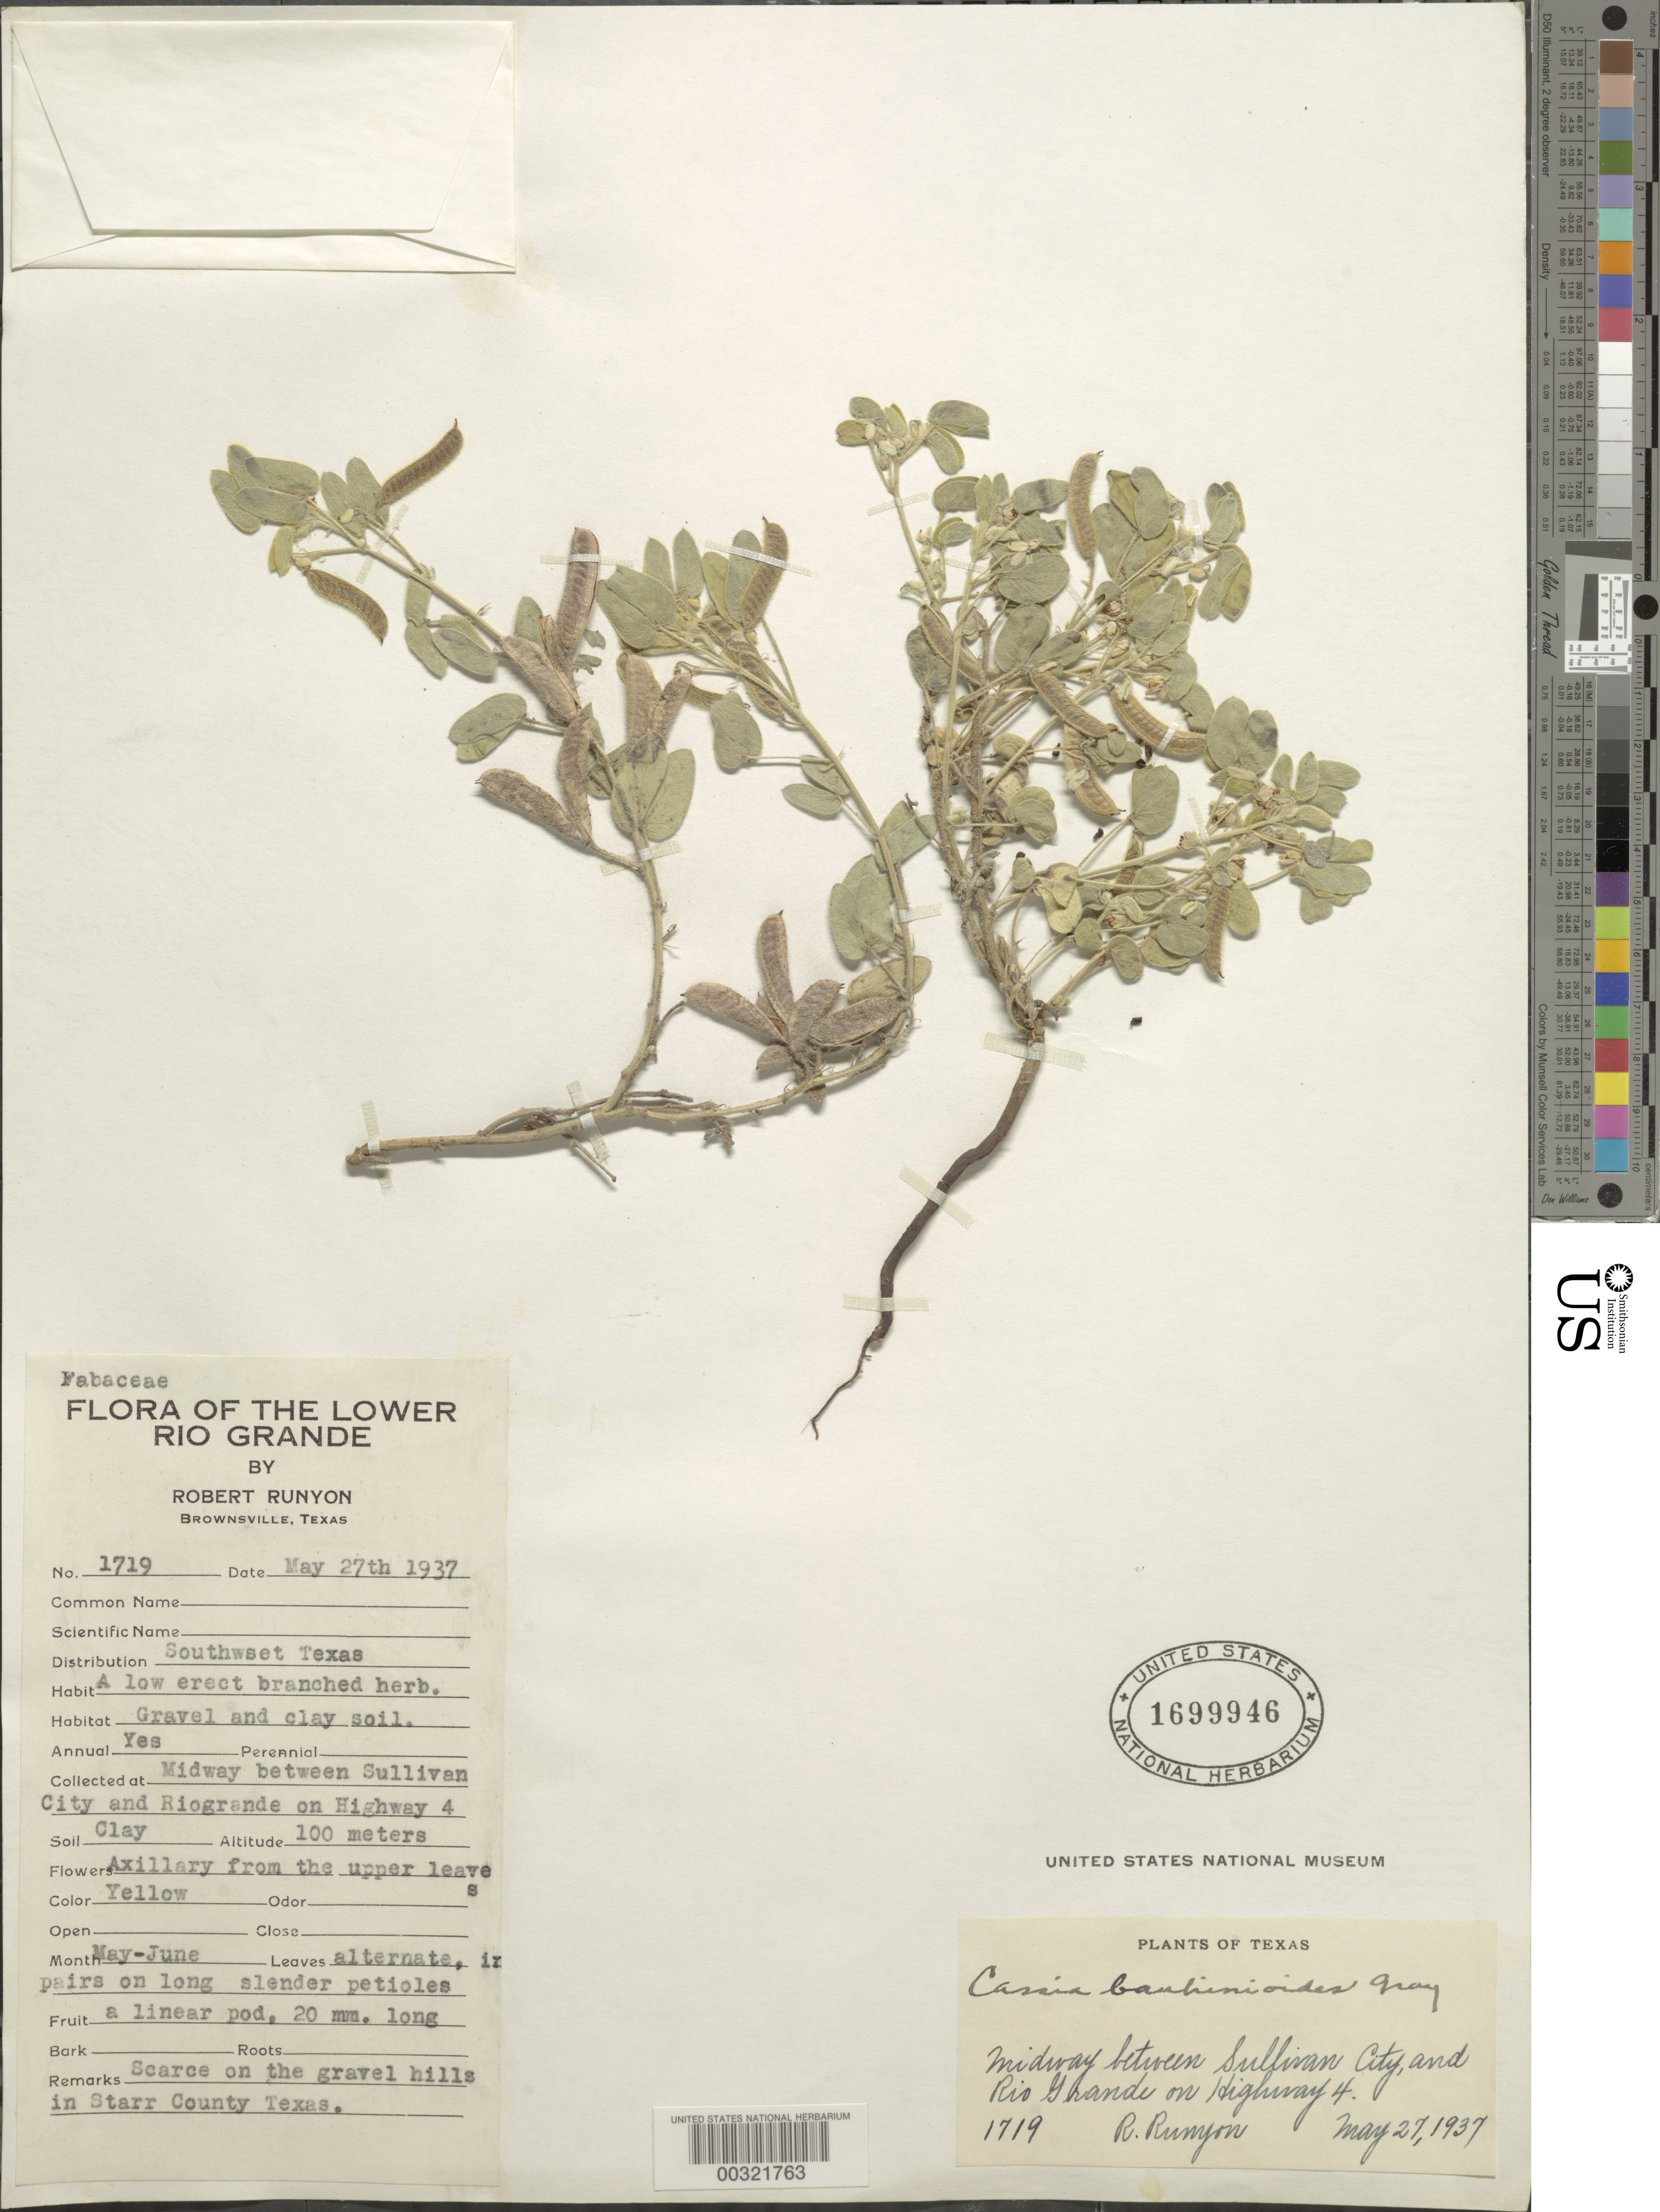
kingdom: Plantae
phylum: Tracheophyta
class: Magnoliopsida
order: Fabales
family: Fabaceae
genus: Senna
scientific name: Senna bauhinioides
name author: (A. Gray) H.S. Irwin & Barneby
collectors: R. Runyon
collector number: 1719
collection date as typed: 27 May 1937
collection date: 1937-05-27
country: United States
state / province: Texas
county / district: Starr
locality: Midway between sullivan city and rio grande on highway 4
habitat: Gravel and clay soil; clay soil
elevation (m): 100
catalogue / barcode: US 1699946